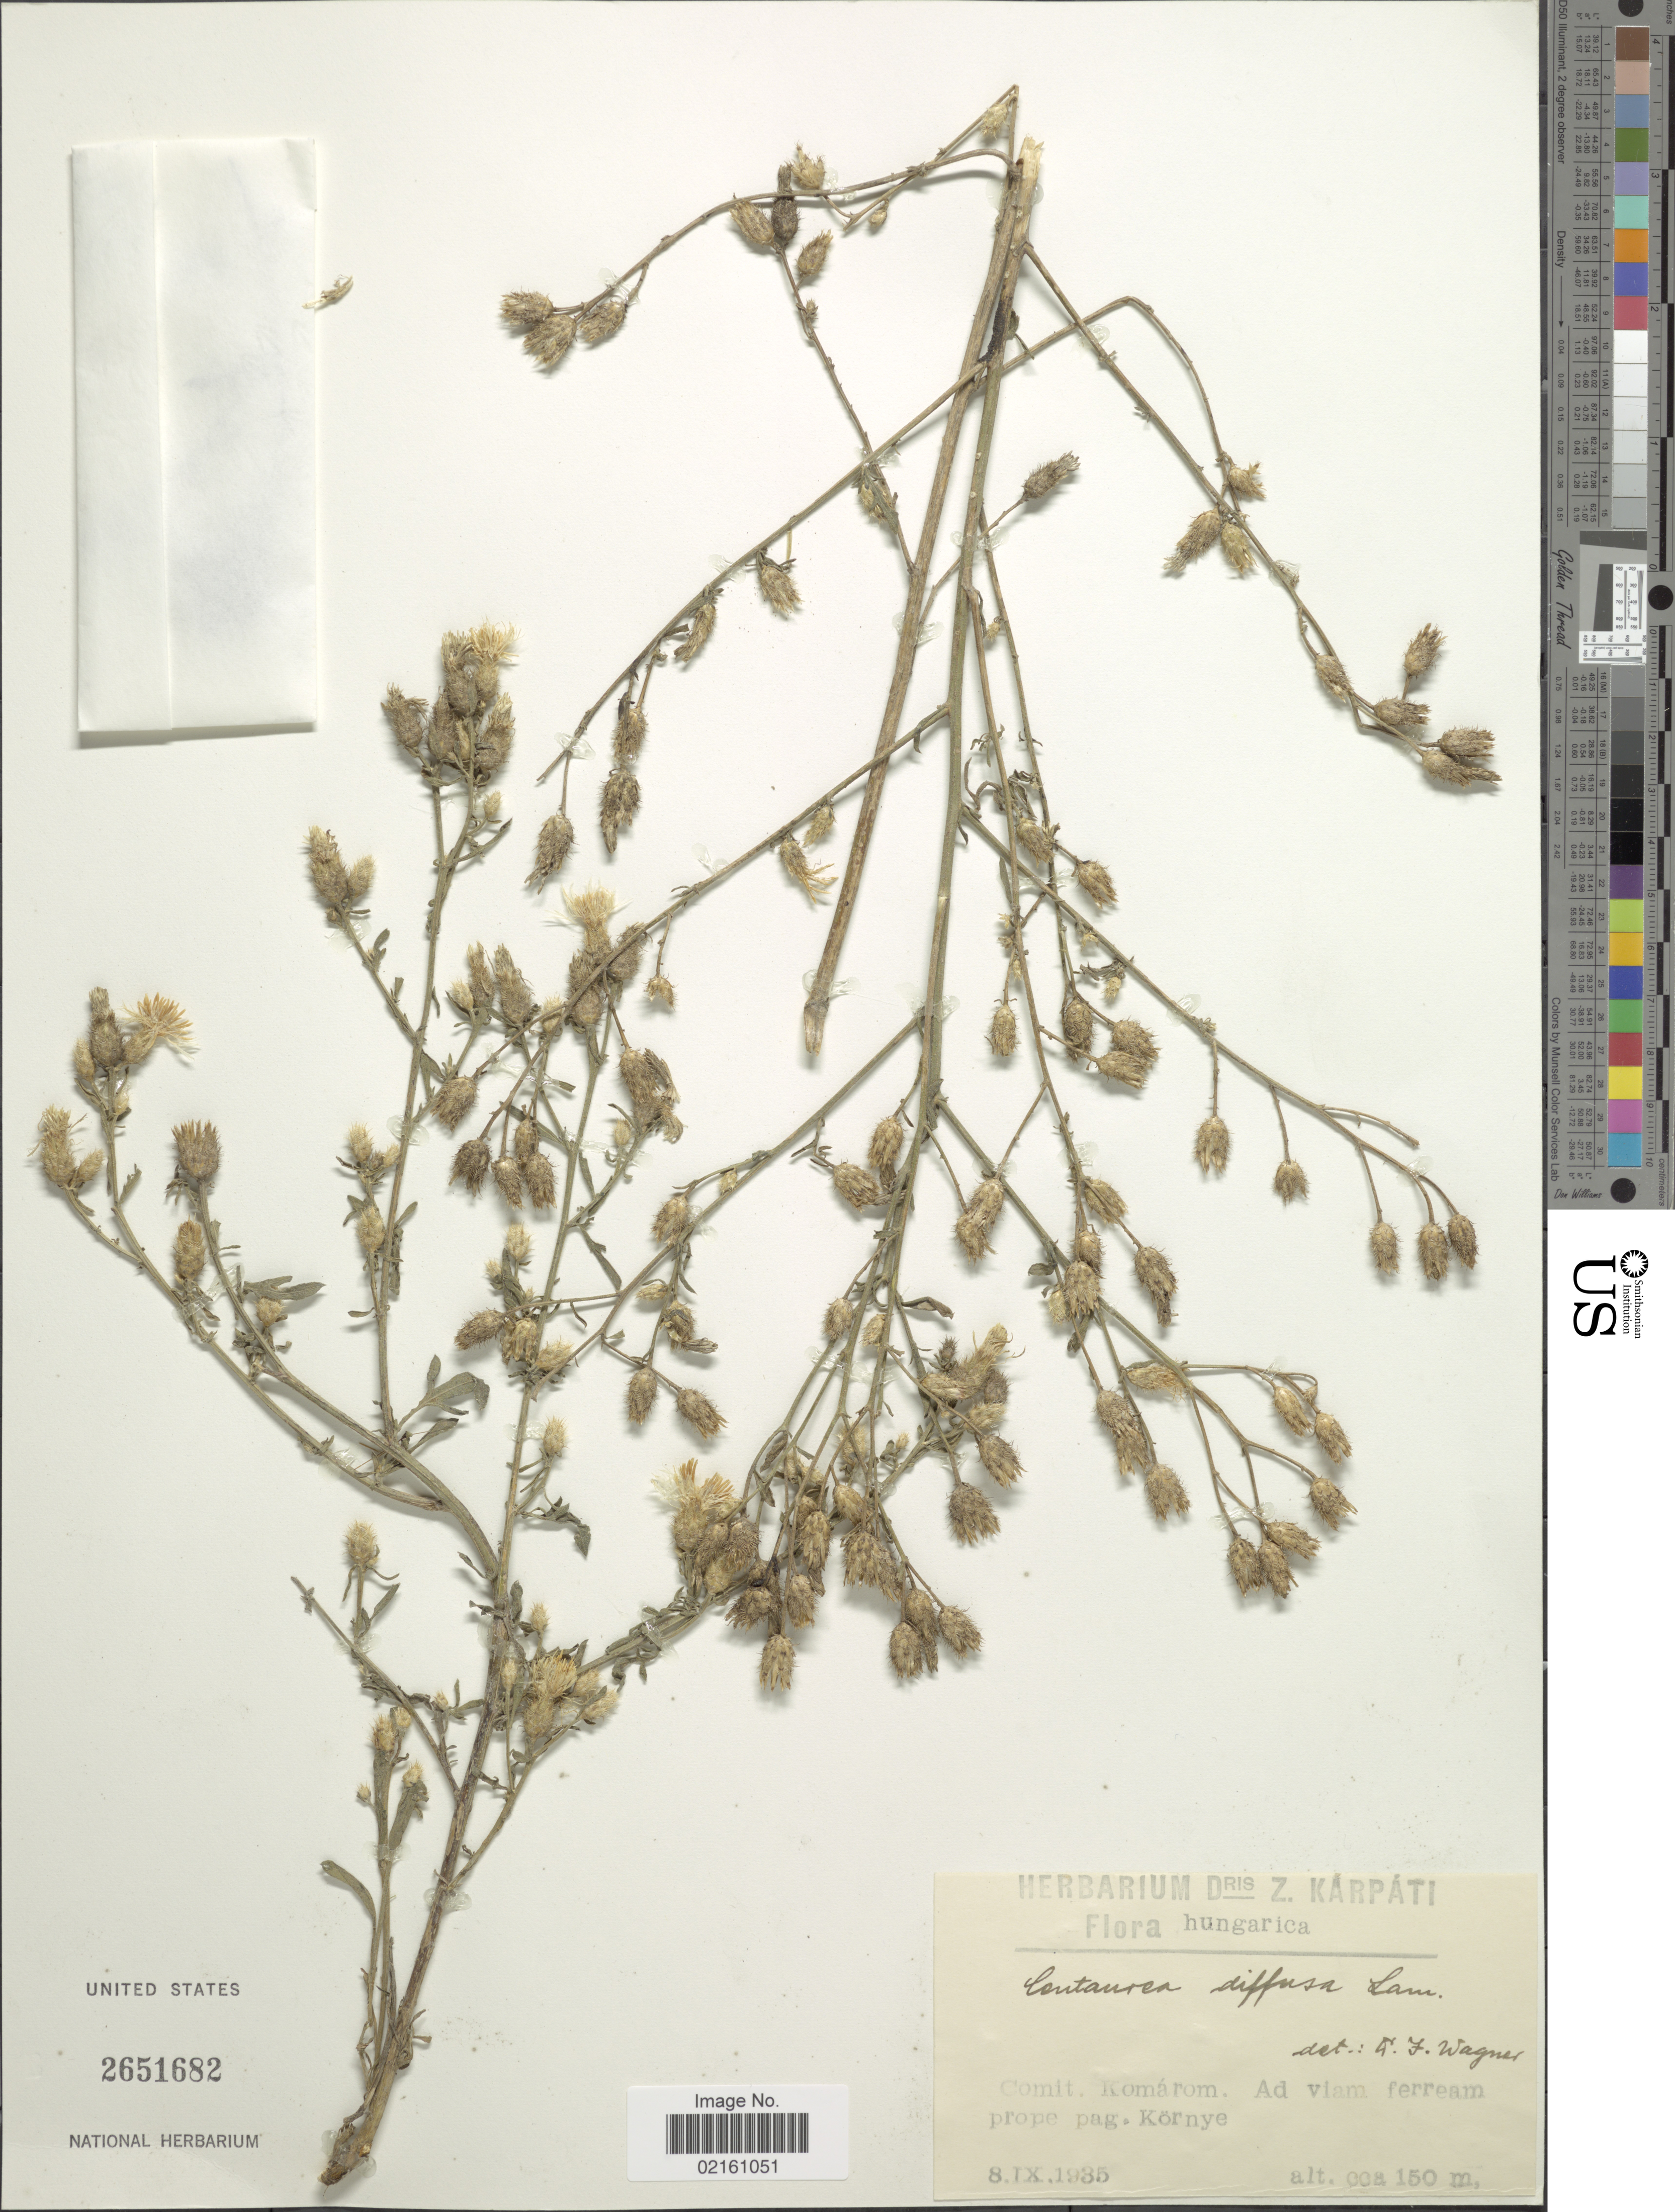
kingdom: Plantae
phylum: Tracheophyta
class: Magnoliopsida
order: Asterales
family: Asteraceae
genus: Centaurea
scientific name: Centaurea diffusa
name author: Lam.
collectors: ex herb. Dris Z. Karpati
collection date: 1935-09-08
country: Hungary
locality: Comit. Komarom, ad viam ferream prope pag. Kornye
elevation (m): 150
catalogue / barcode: US 2651682